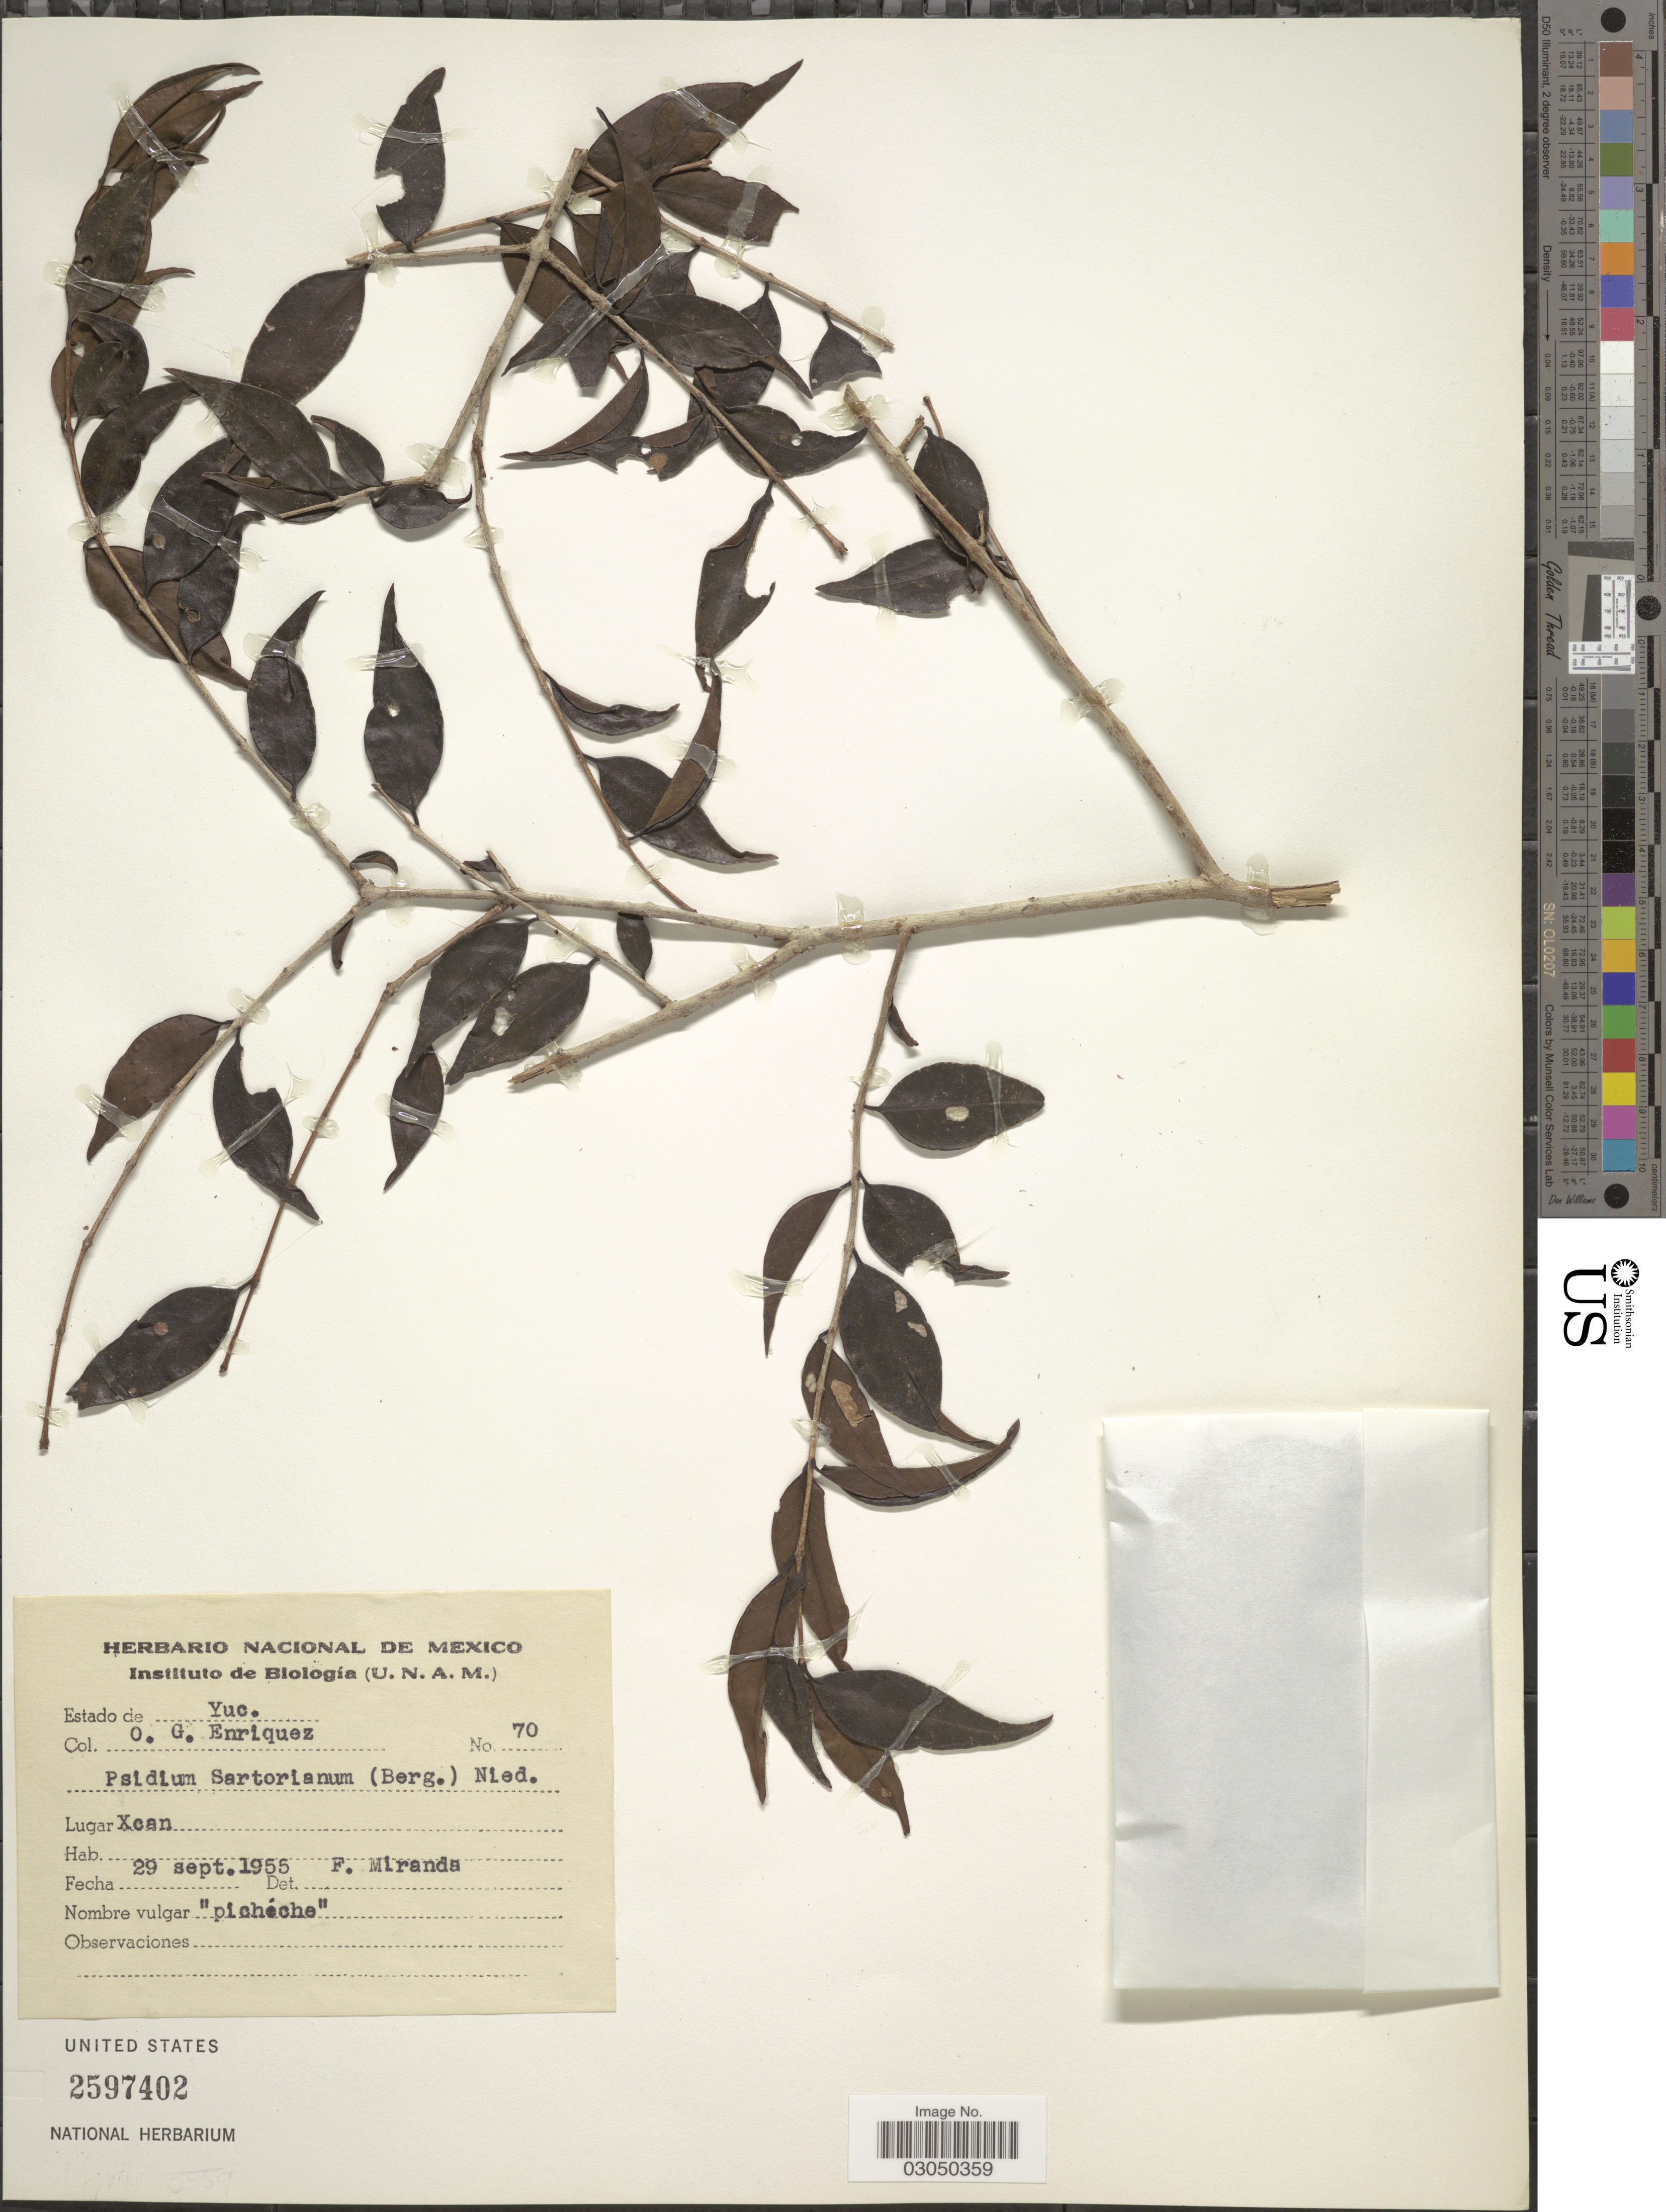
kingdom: Plantae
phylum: Tracheophyta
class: Magnoliopsida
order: Myrtales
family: Myrtaceae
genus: Psidium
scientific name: Psidium sartorianum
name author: (O. Berg) Nied.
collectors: O. Enriquez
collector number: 70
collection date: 1955-09-29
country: Mexico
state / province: Yucatán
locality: Estado de Yuc. Xcan.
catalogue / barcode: US 2597402